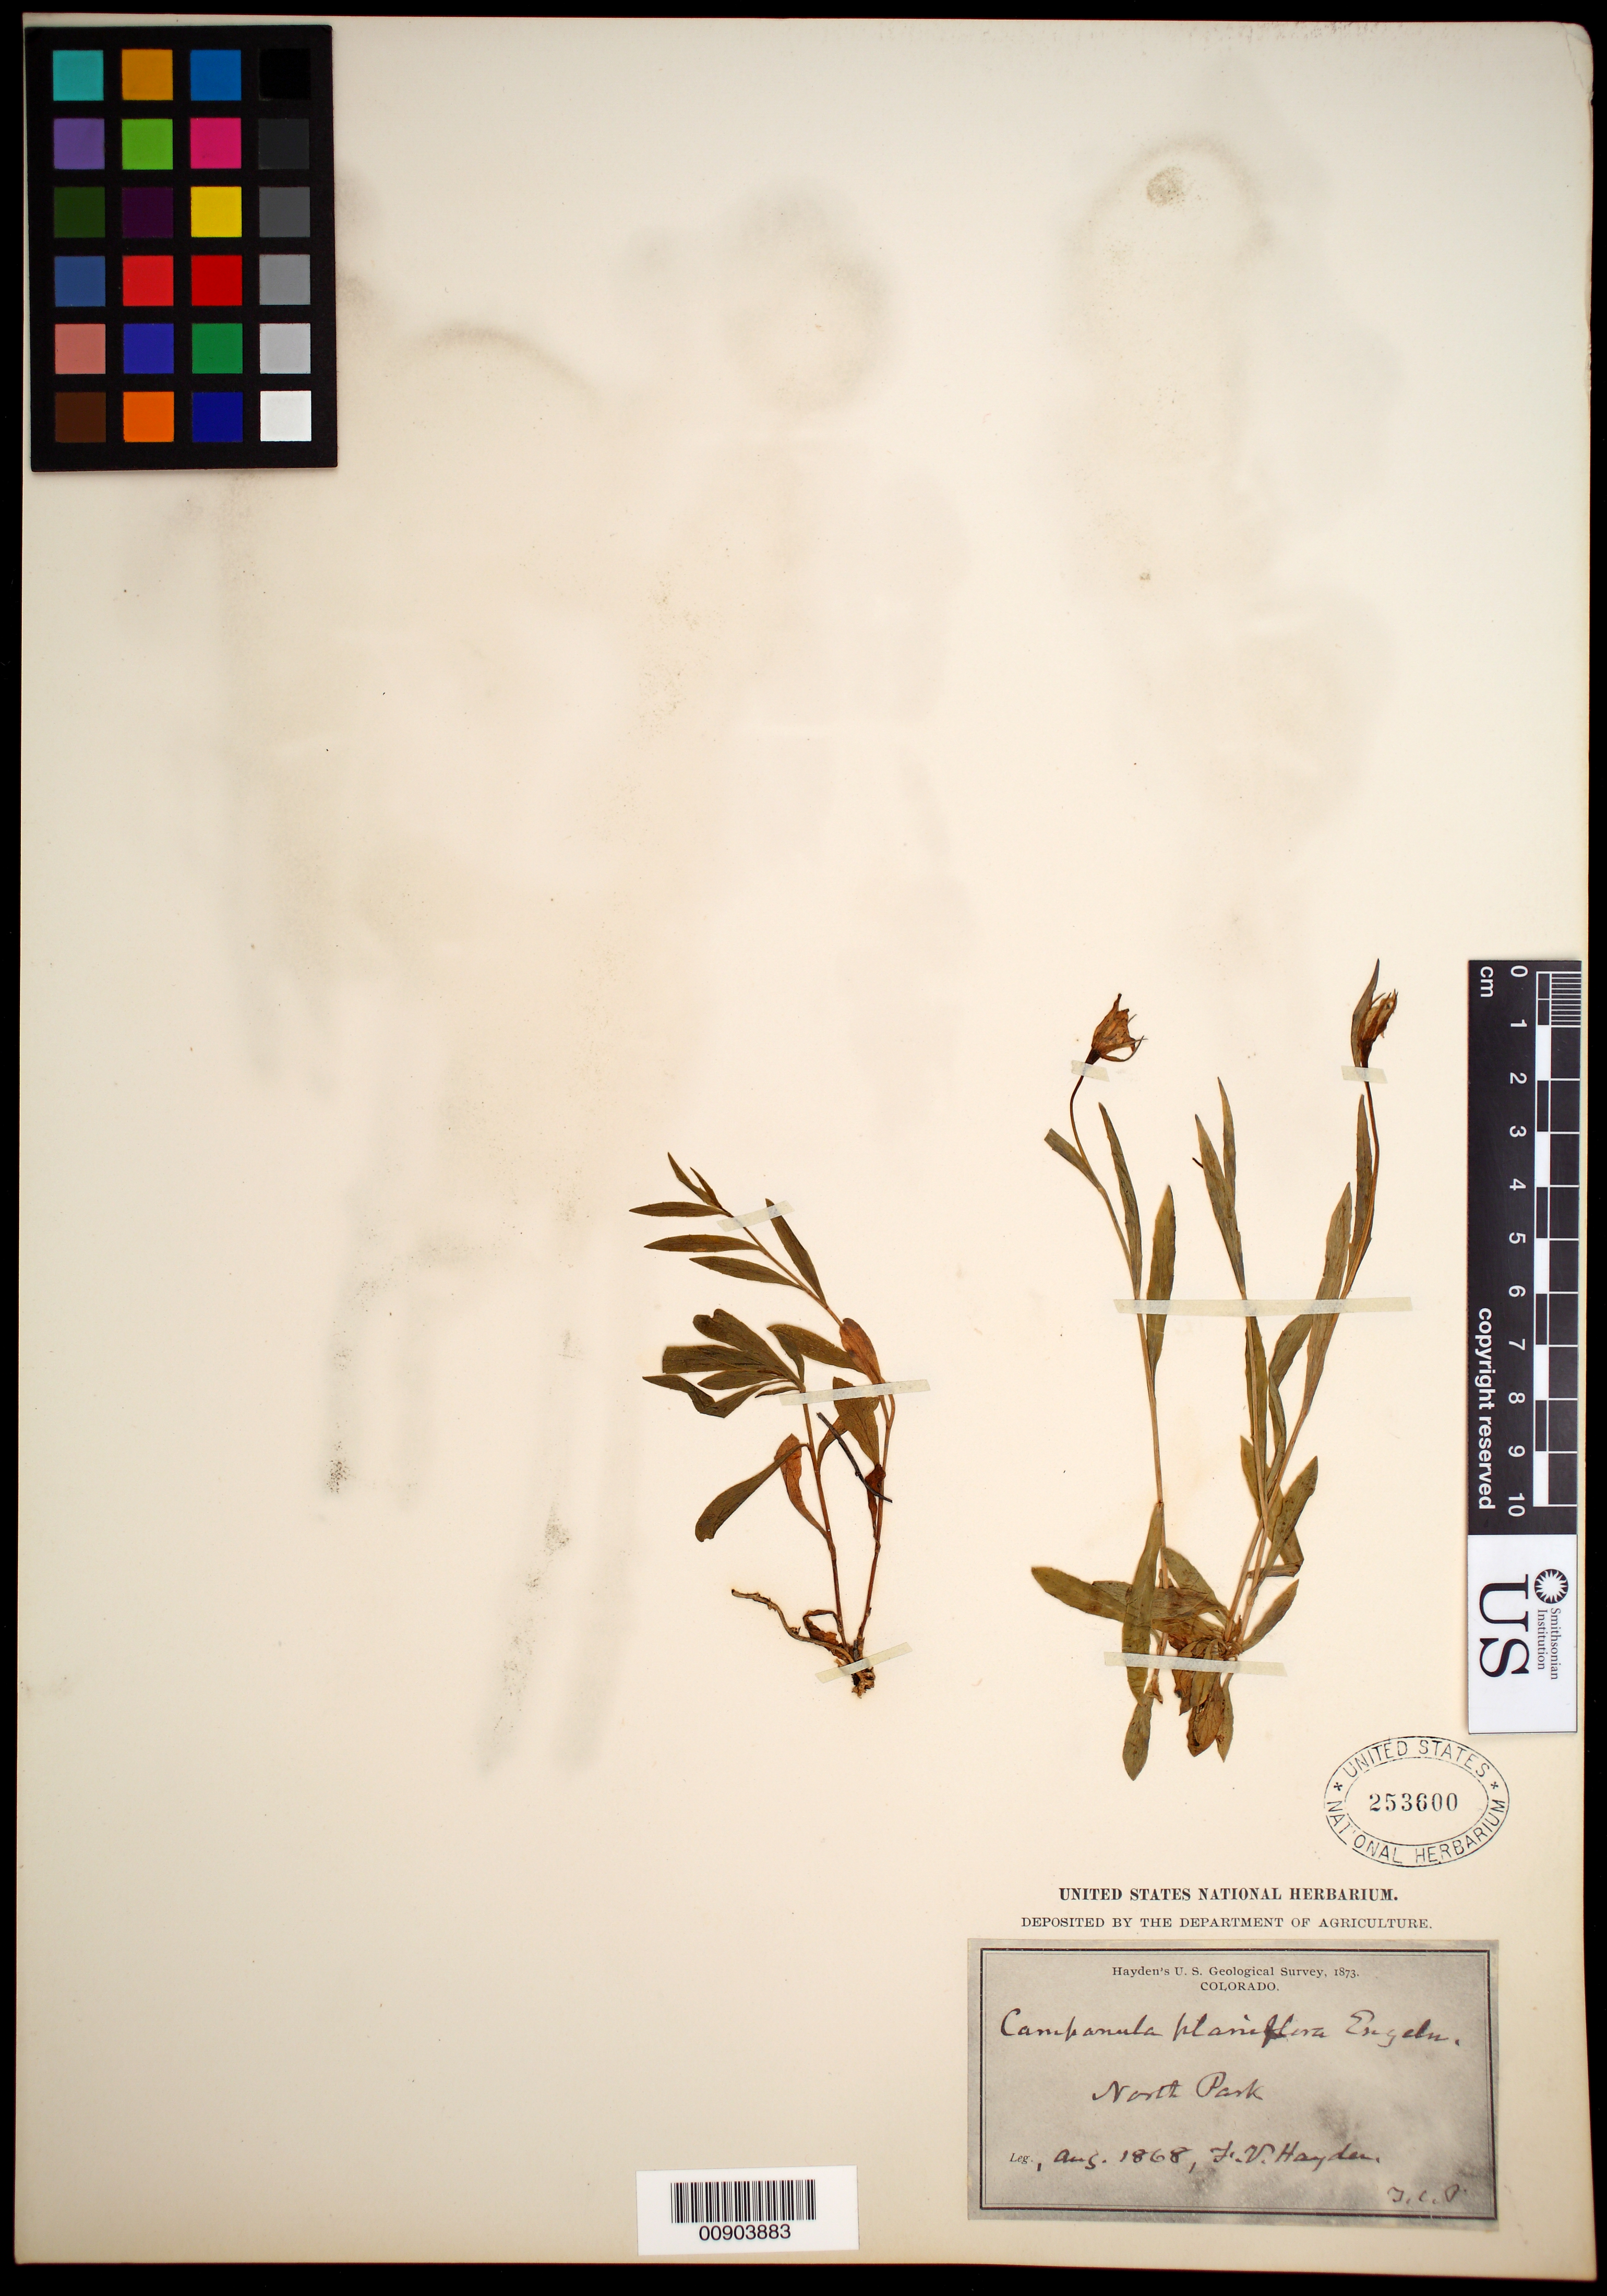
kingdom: Plantae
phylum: Tracheophyta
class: Magnoliopsida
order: Asterales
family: Campanulaceae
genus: Campanula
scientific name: Campanula planiflora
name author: Engelm.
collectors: L. Hayden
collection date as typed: Aug 1868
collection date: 1868-08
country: United States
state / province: Colorado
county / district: Jackson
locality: North Park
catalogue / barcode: US 253600